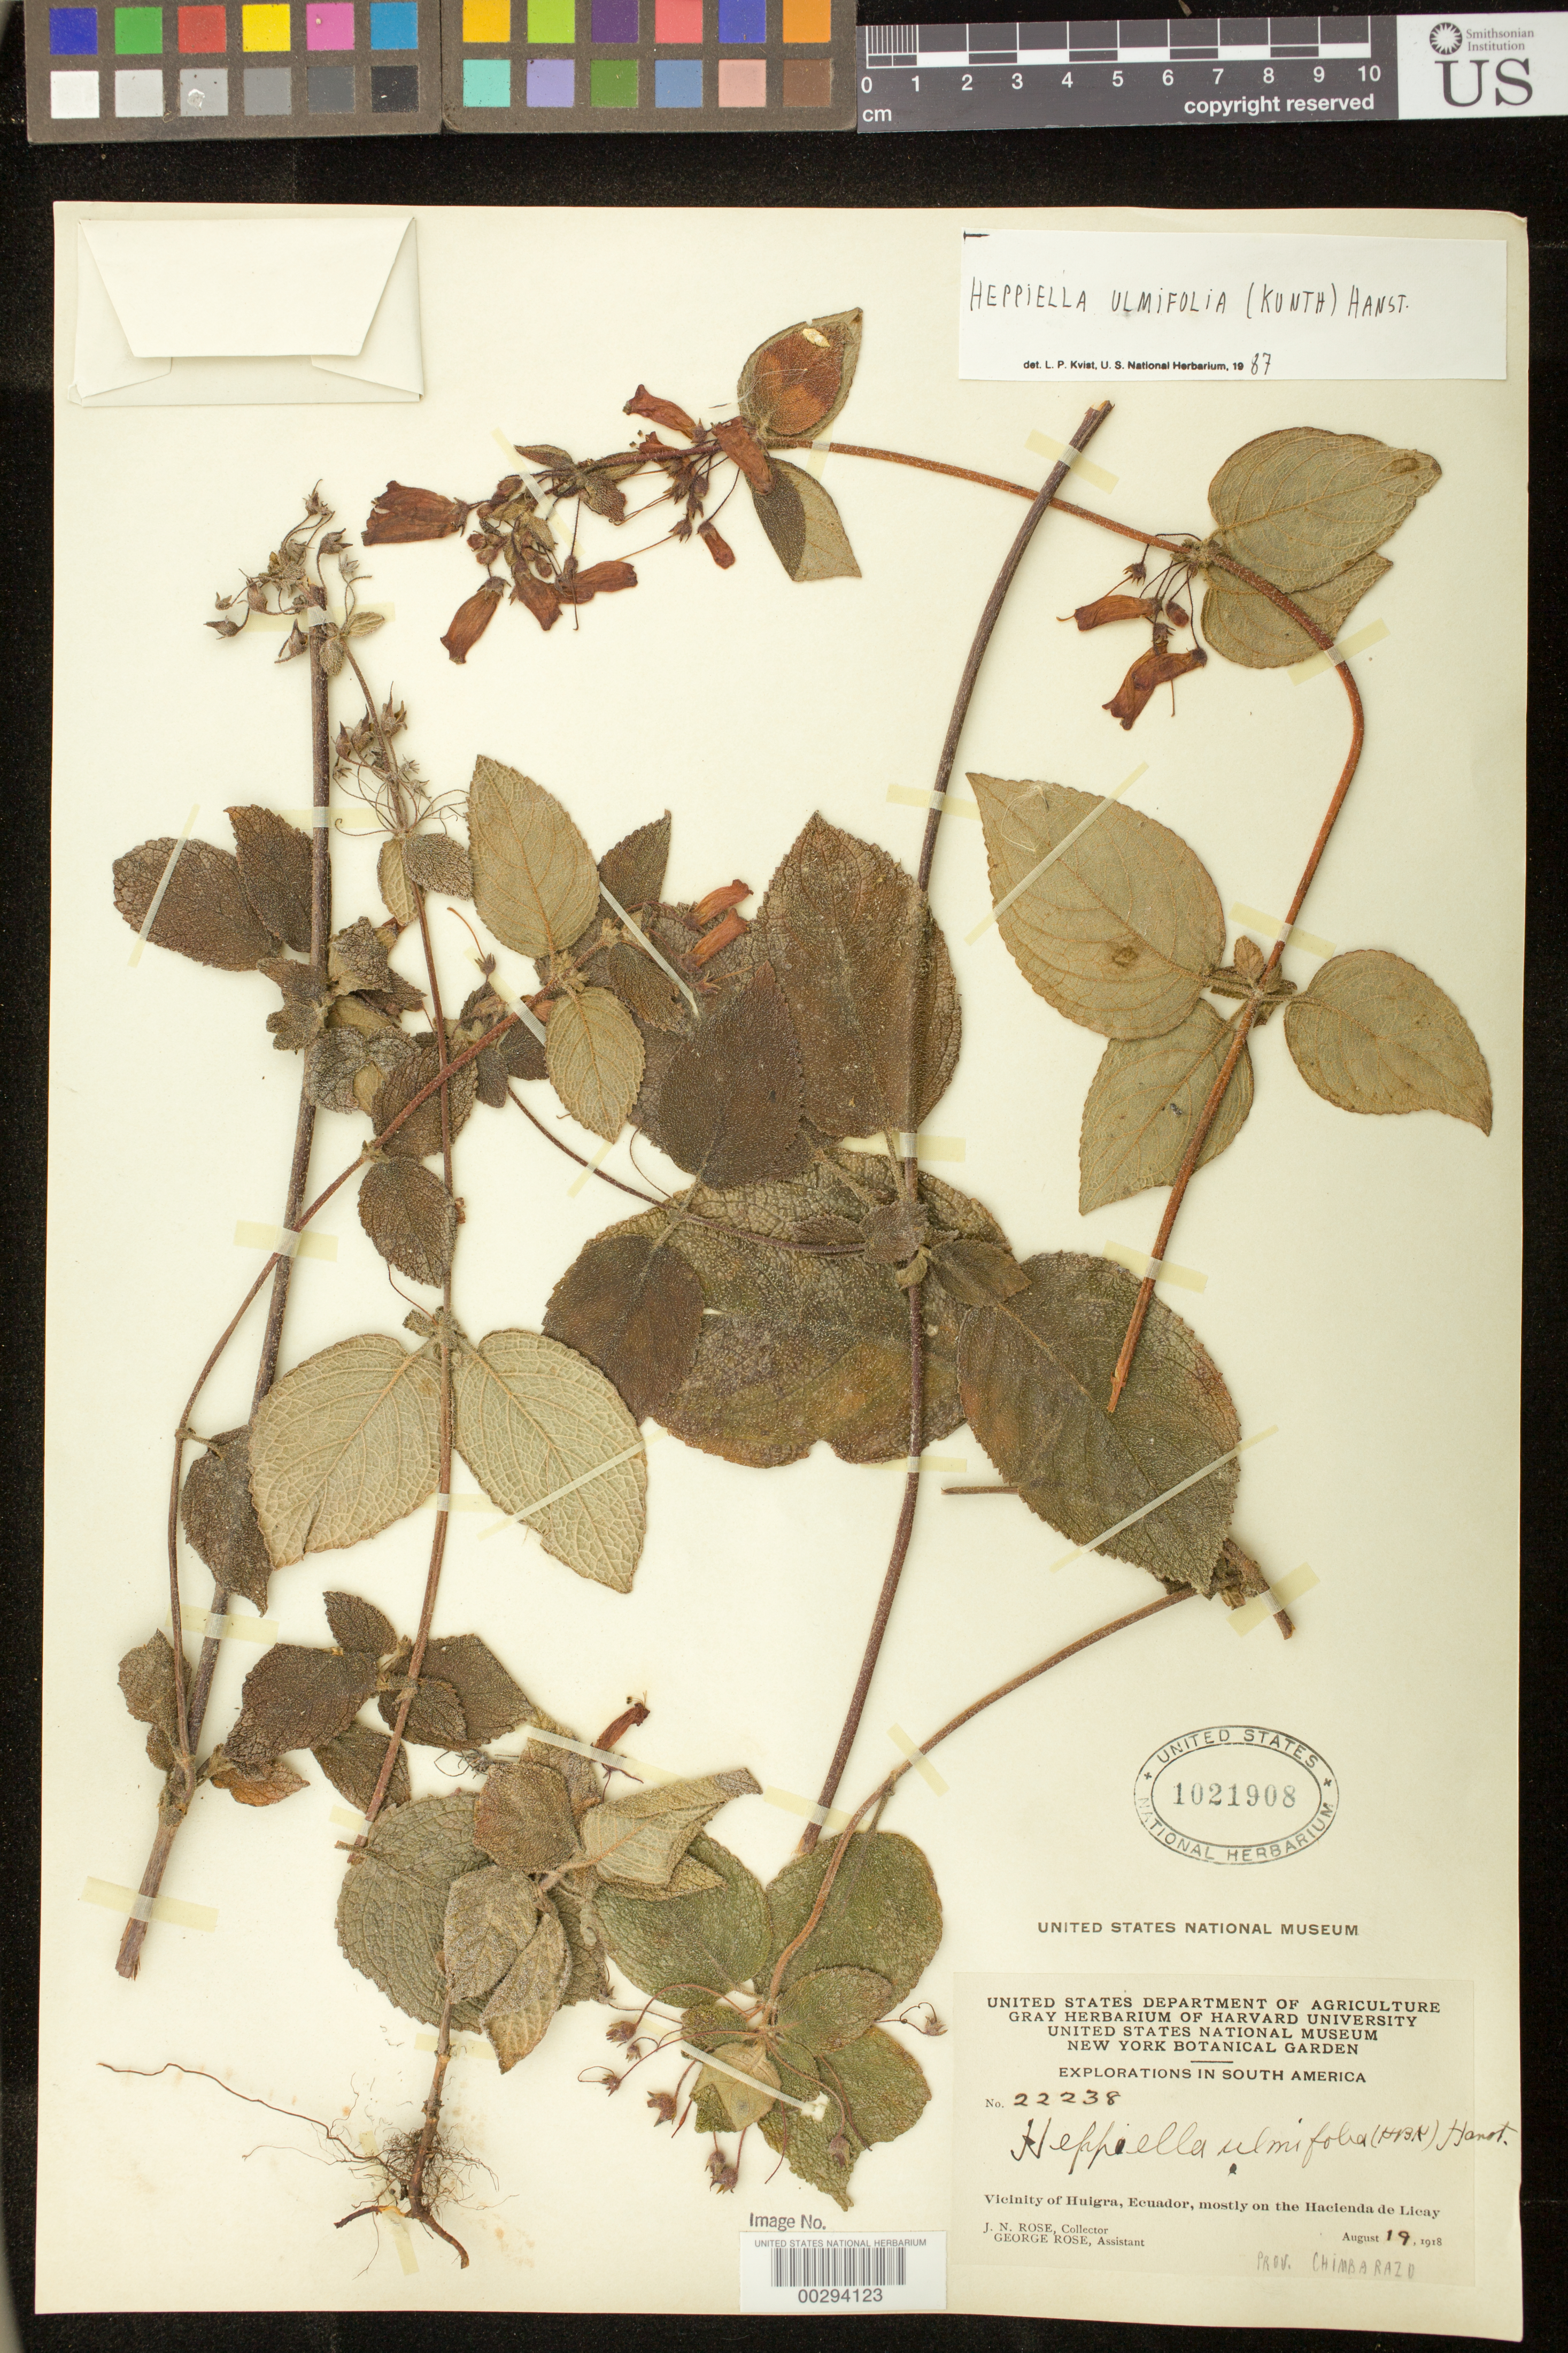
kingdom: Plantae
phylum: Tracheophyta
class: Magnoliopsida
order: Lamiales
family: Gesneriaceae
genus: Heppiella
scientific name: Heppiella ulmifolia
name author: (Kunth) Hanst.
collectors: J. N. Rose & G. Rose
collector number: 22238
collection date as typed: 19 Aug 1918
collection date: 1918-08-19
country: Ecuador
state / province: Chimborazo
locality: Vicinity of Huigra, mostly on the Hacienda de Licay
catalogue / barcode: US 1021908